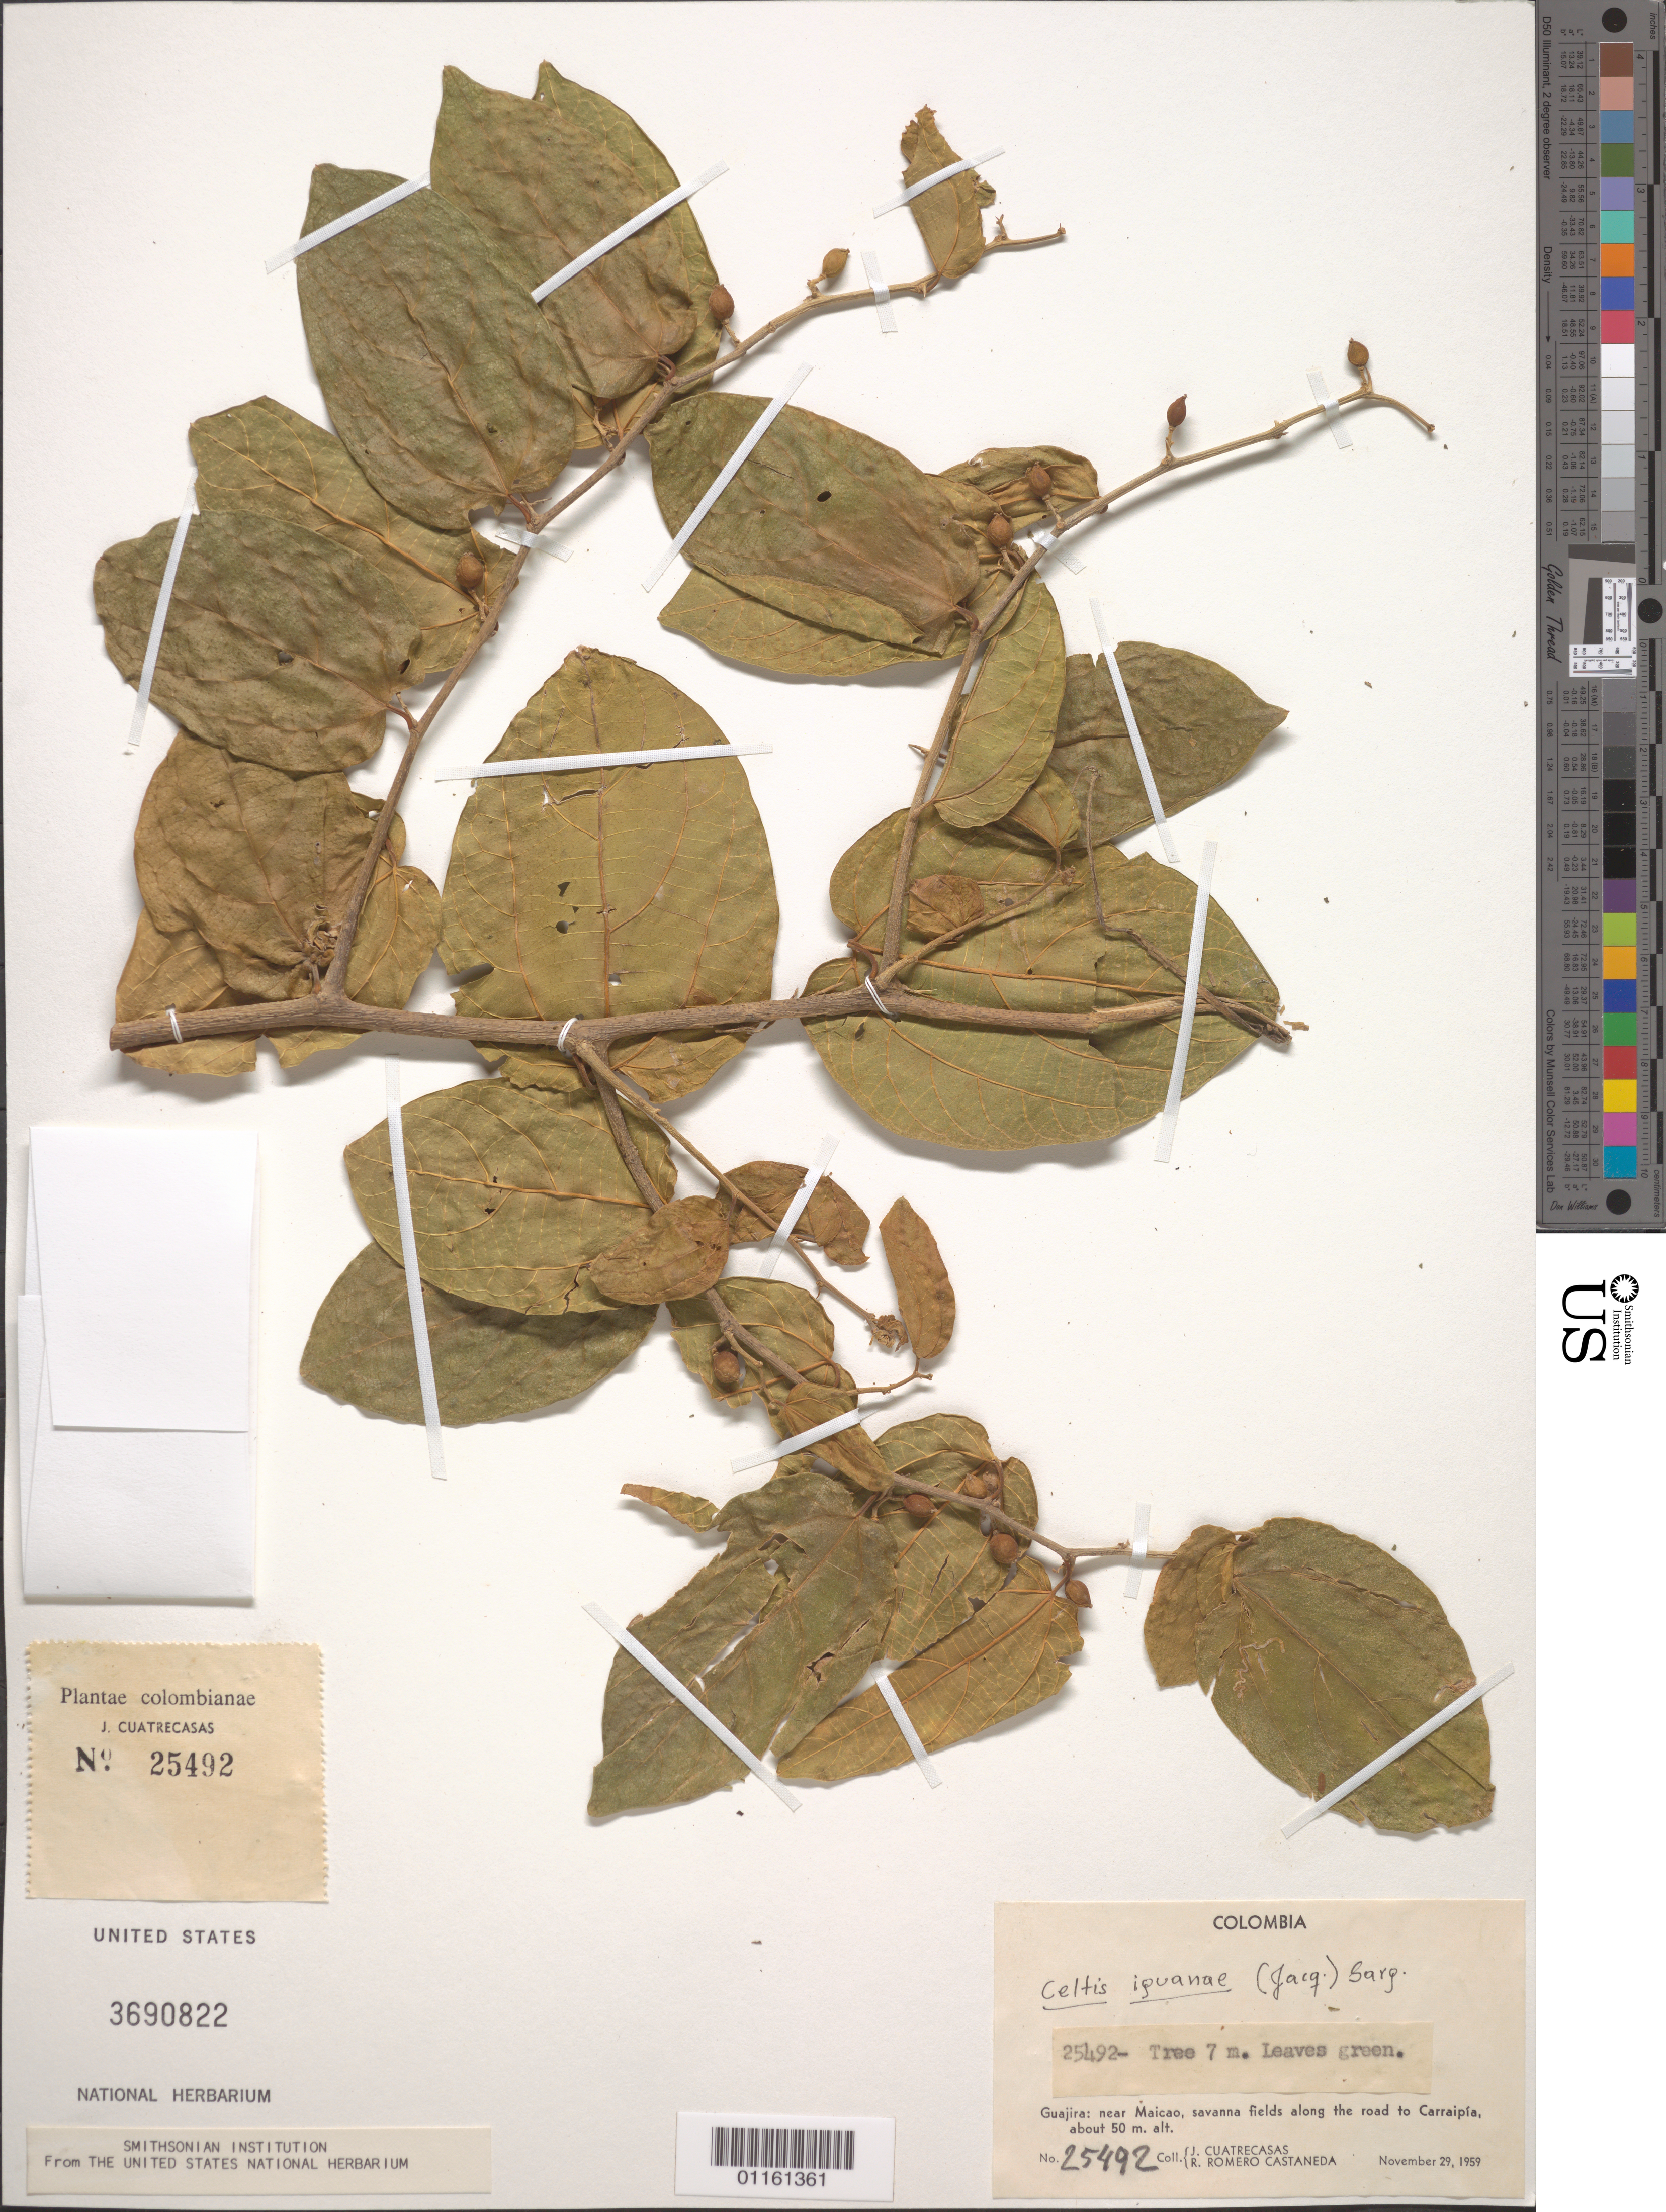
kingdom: Plantae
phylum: Tracheophyta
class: Magnoliopsida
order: Rosales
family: Cannabaceae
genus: Celtis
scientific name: Celtis iguanaea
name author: (Jacq.) Sarg.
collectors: J. Cuatrecasas & R. Romero Castañeda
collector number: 25492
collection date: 1959-11-29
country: Colombia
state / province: La Guajira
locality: near Maicao, savanna fields along the road to Carraipia.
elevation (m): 50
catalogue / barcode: US 3690822